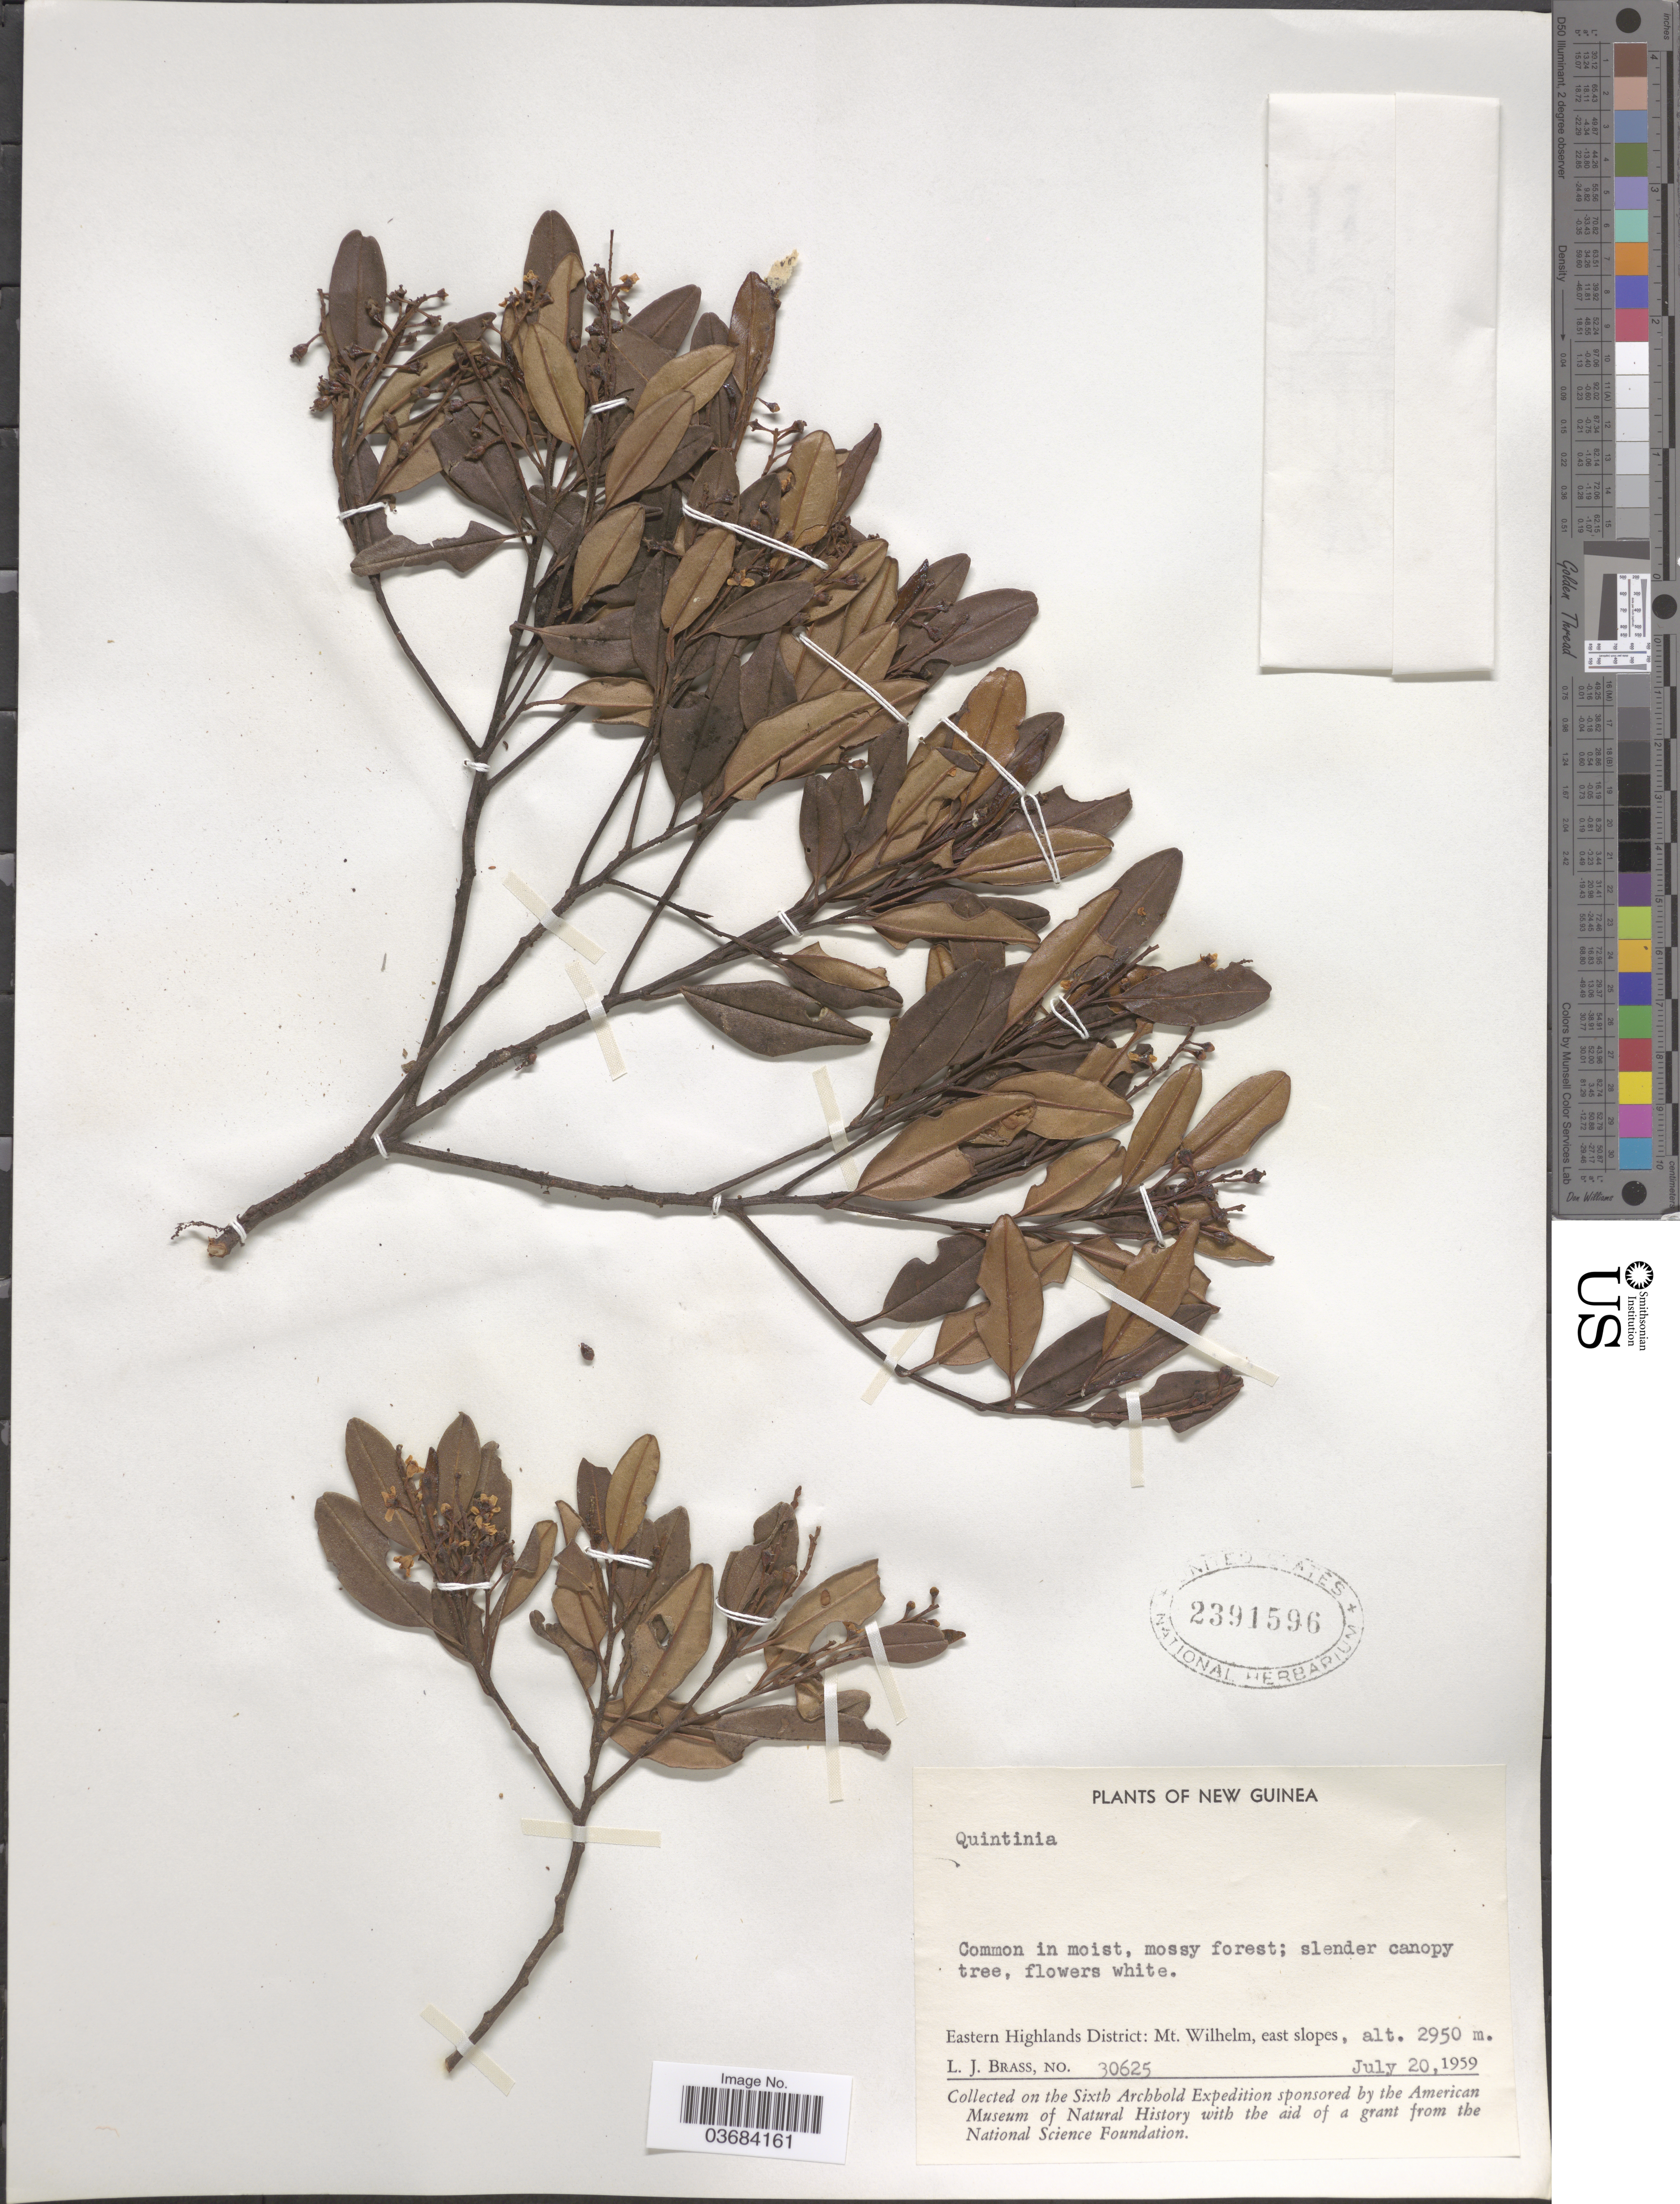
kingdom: Plantae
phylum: Tracheophyta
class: Magnoliopsida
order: Paracryphiales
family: Paracryphiaceae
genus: Quintinia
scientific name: Quintinia sp.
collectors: L. J. Brass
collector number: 30625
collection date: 1959-07-20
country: Papua New Guinea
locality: New Guinea. Eastern Highlands District: Mt. Wilhelm, east slopes. Sixth Archbold Expedition.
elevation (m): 2950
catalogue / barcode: US 2391596